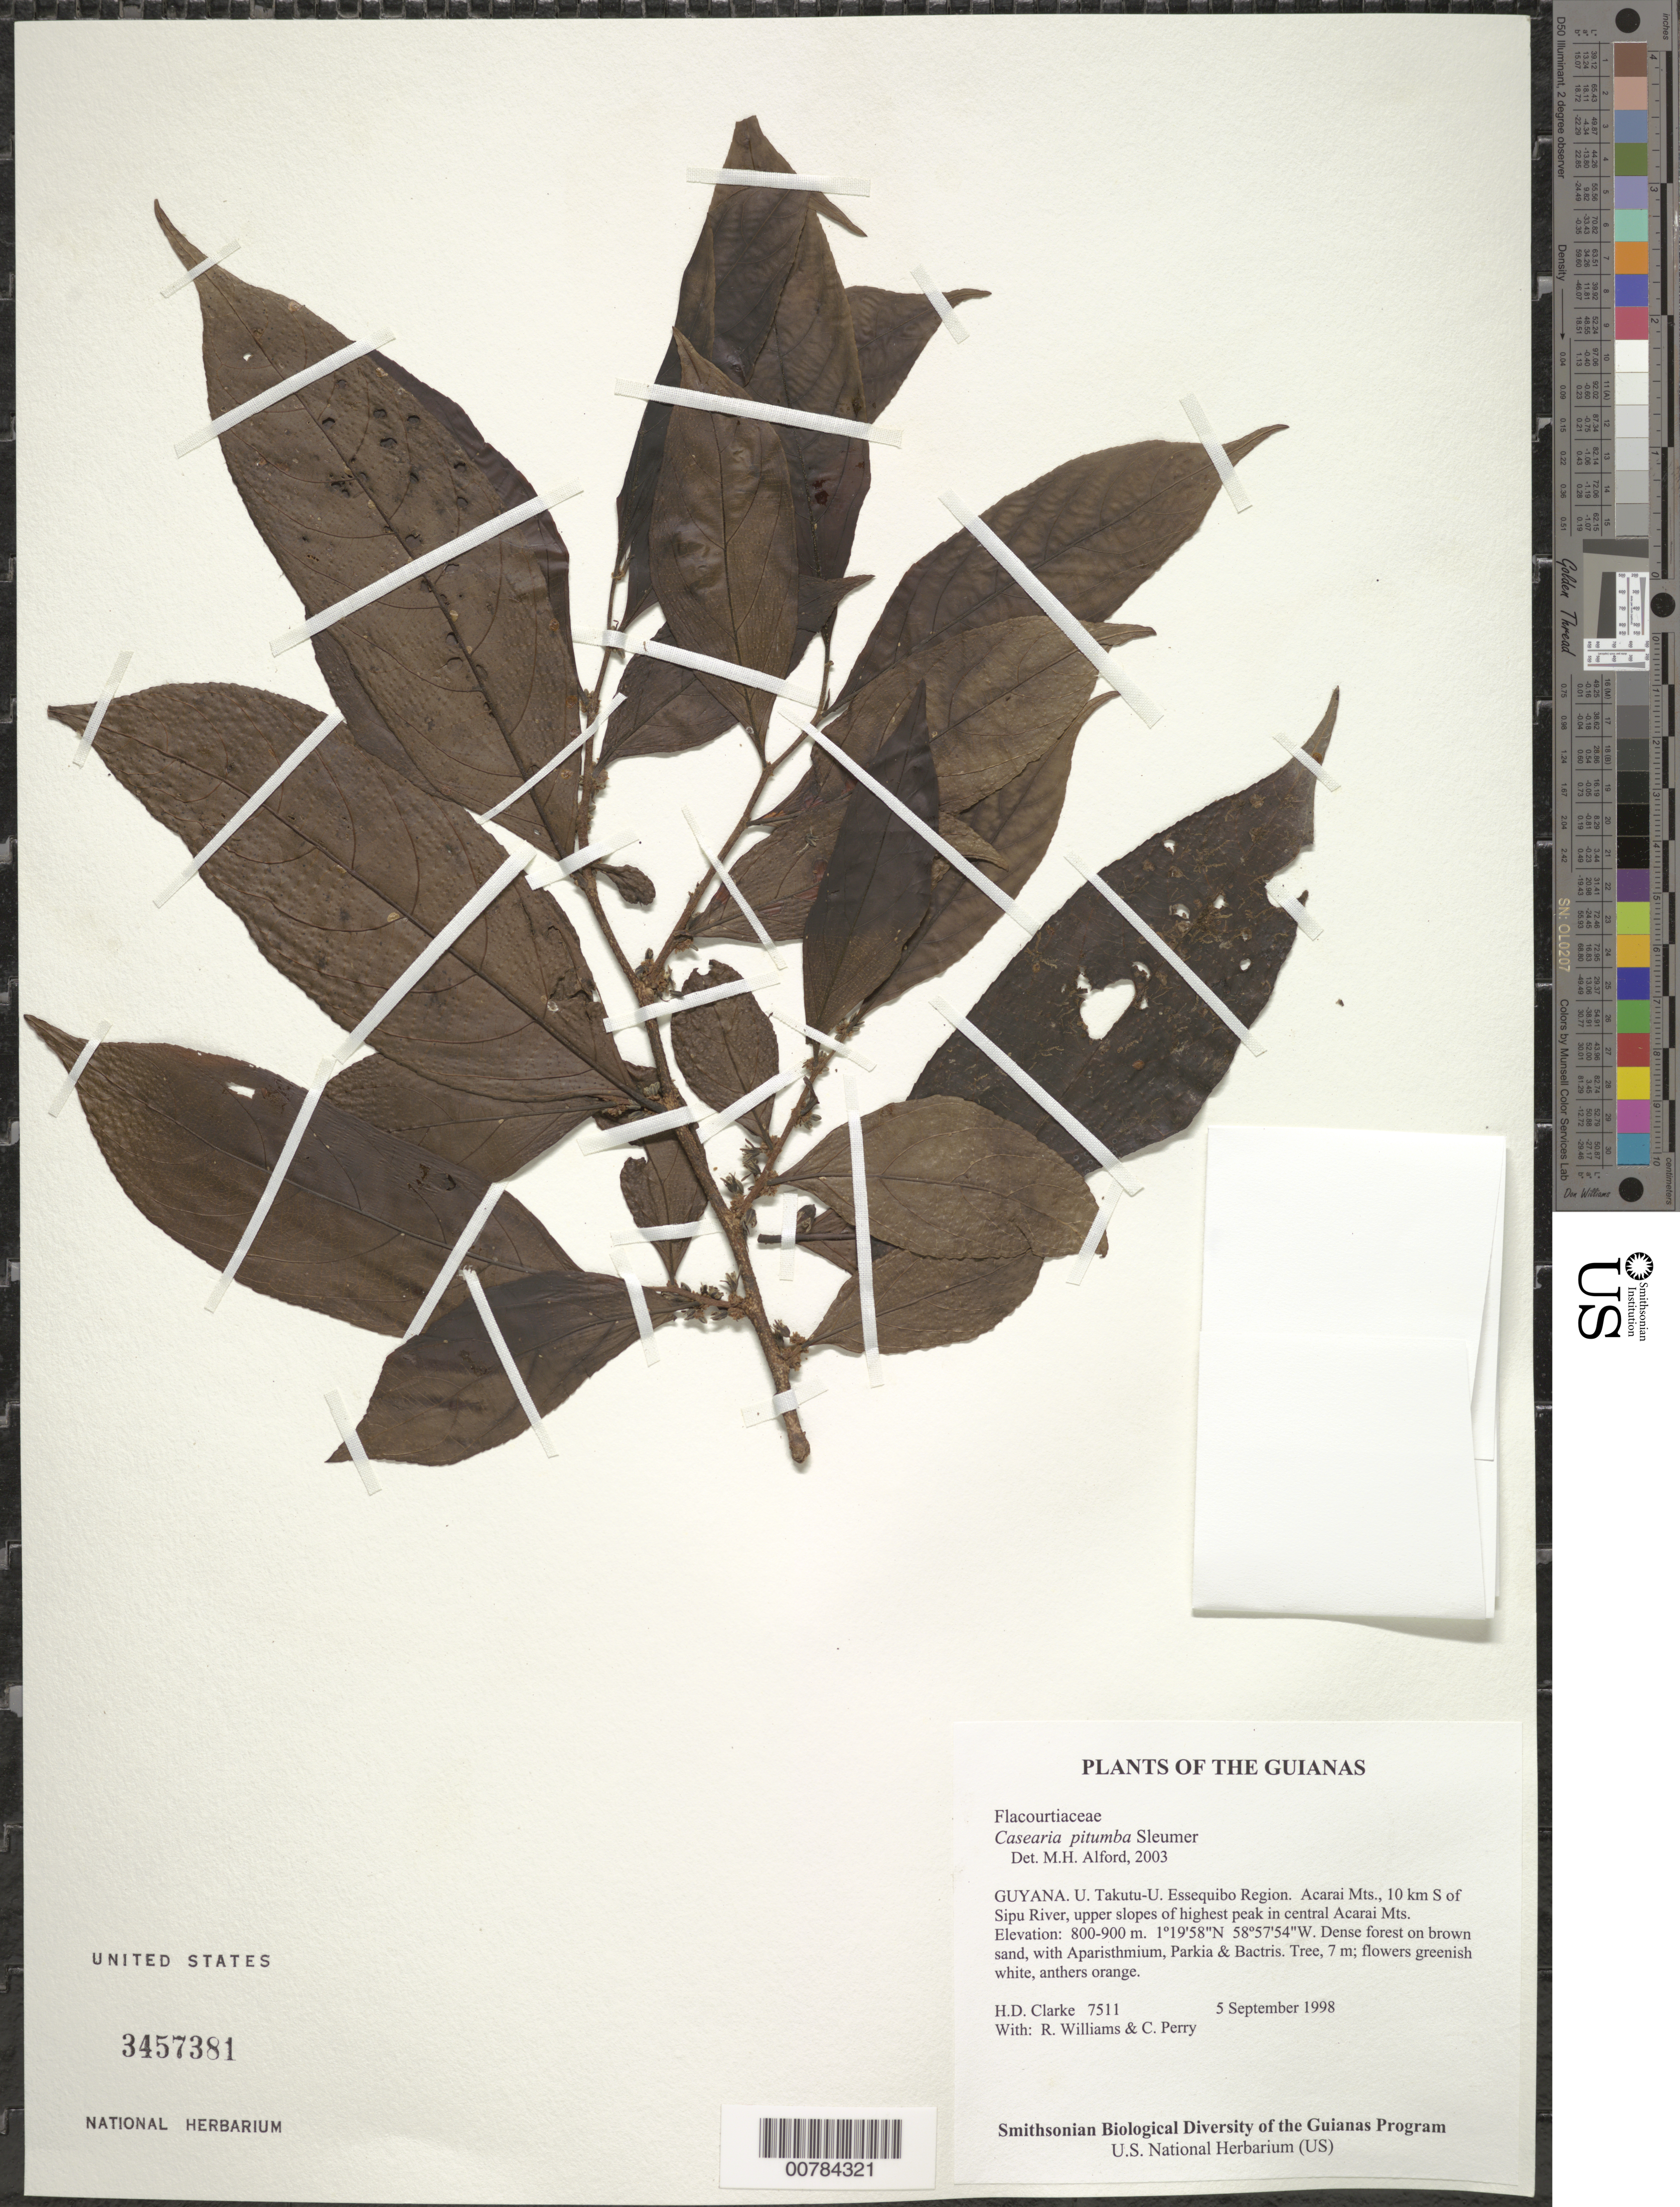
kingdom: Plantae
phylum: Tracheophyta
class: Magnoliopsida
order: Malpighiales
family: Salicaceae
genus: Casearia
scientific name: Casearia pitumba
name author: Sleumer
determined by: Liesner, R. L.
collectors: H. D. Clarke, R. Williams & C. Perry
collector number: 7511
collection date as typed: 5 September 1998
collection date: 1998-09-05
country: Guyana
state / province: U. Takutu-U. Essequibo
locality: Acarai Mts., 10 km S of Sipu River, upper slopes of highest peak in central Acarai Mts.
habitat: Dense forest on brown sand, with Aparisthmium, Parkia & Bactris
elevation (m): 800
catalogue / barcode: US 3457381